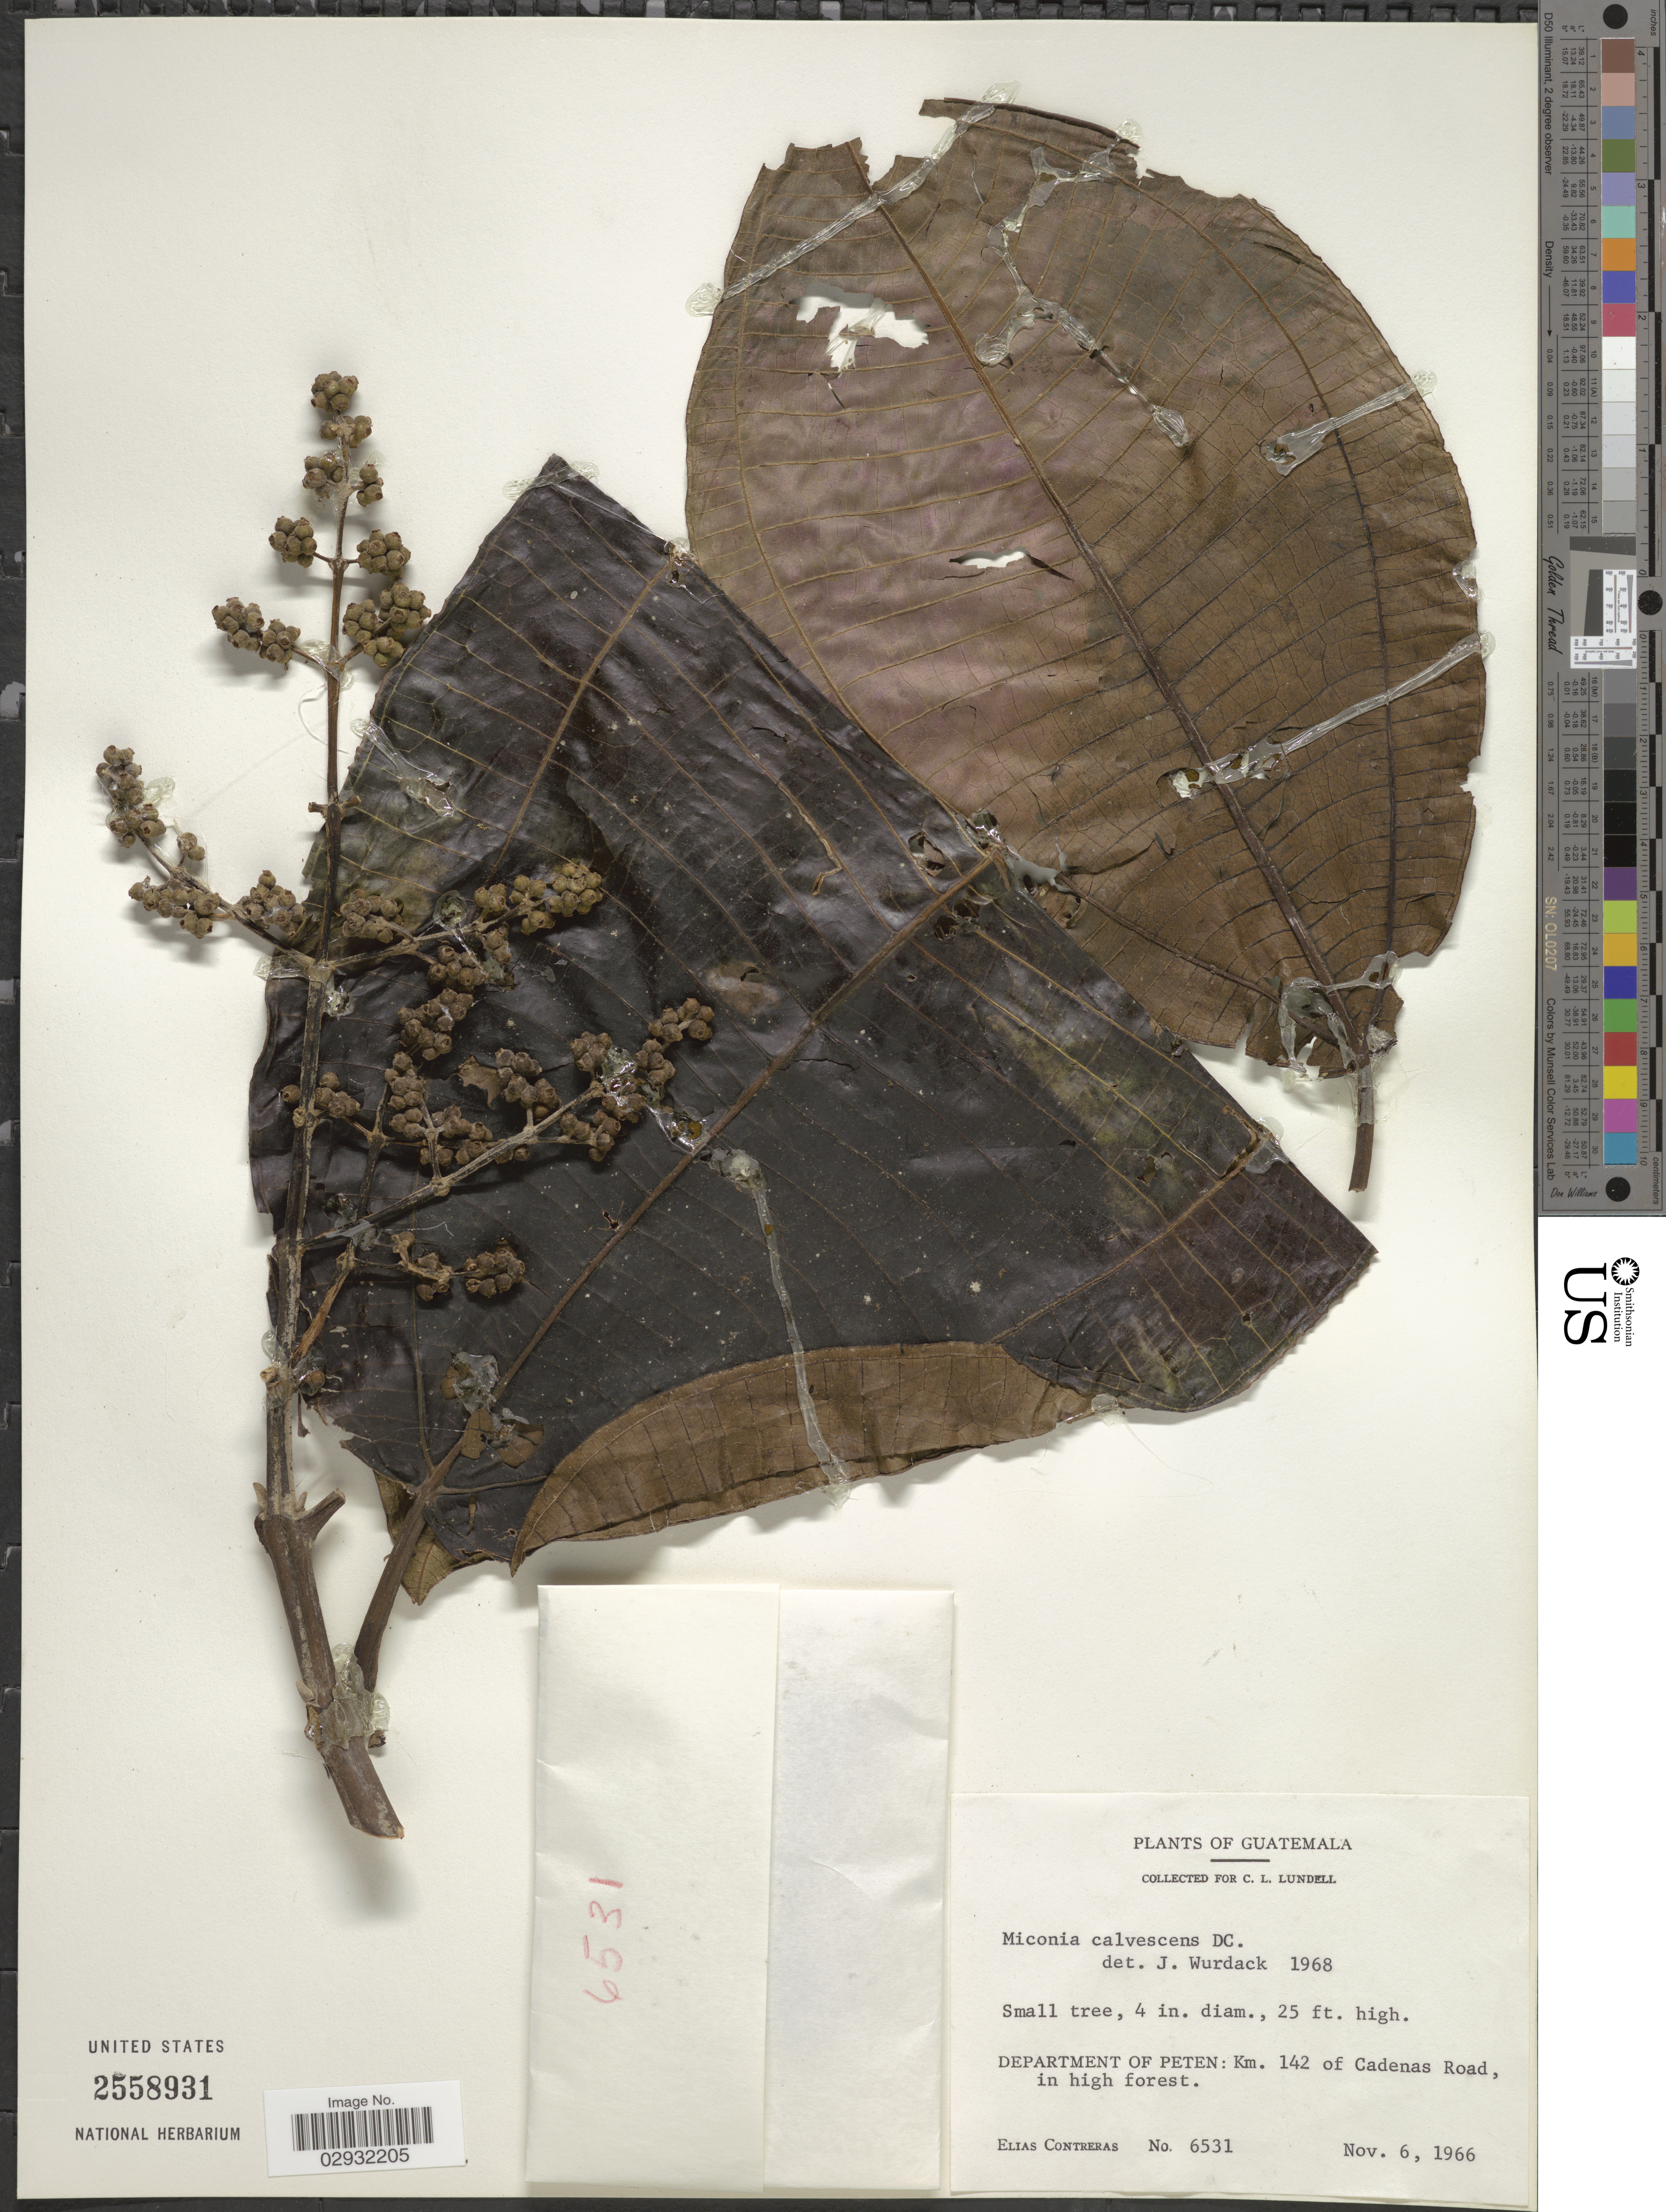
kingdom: Plantae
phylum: Tracheophyta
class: Magnoliopsida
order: Myrtales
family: Melastomataceae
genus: Miconia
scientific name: Miconia calvescens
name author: DC.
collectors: E. Contreras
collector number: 6531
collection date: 1966-11-06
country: Guatemala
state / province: El Petén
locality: Department of Peten: Km. 142 of Cadenas Road, in high forest.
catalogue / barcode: US 2558931